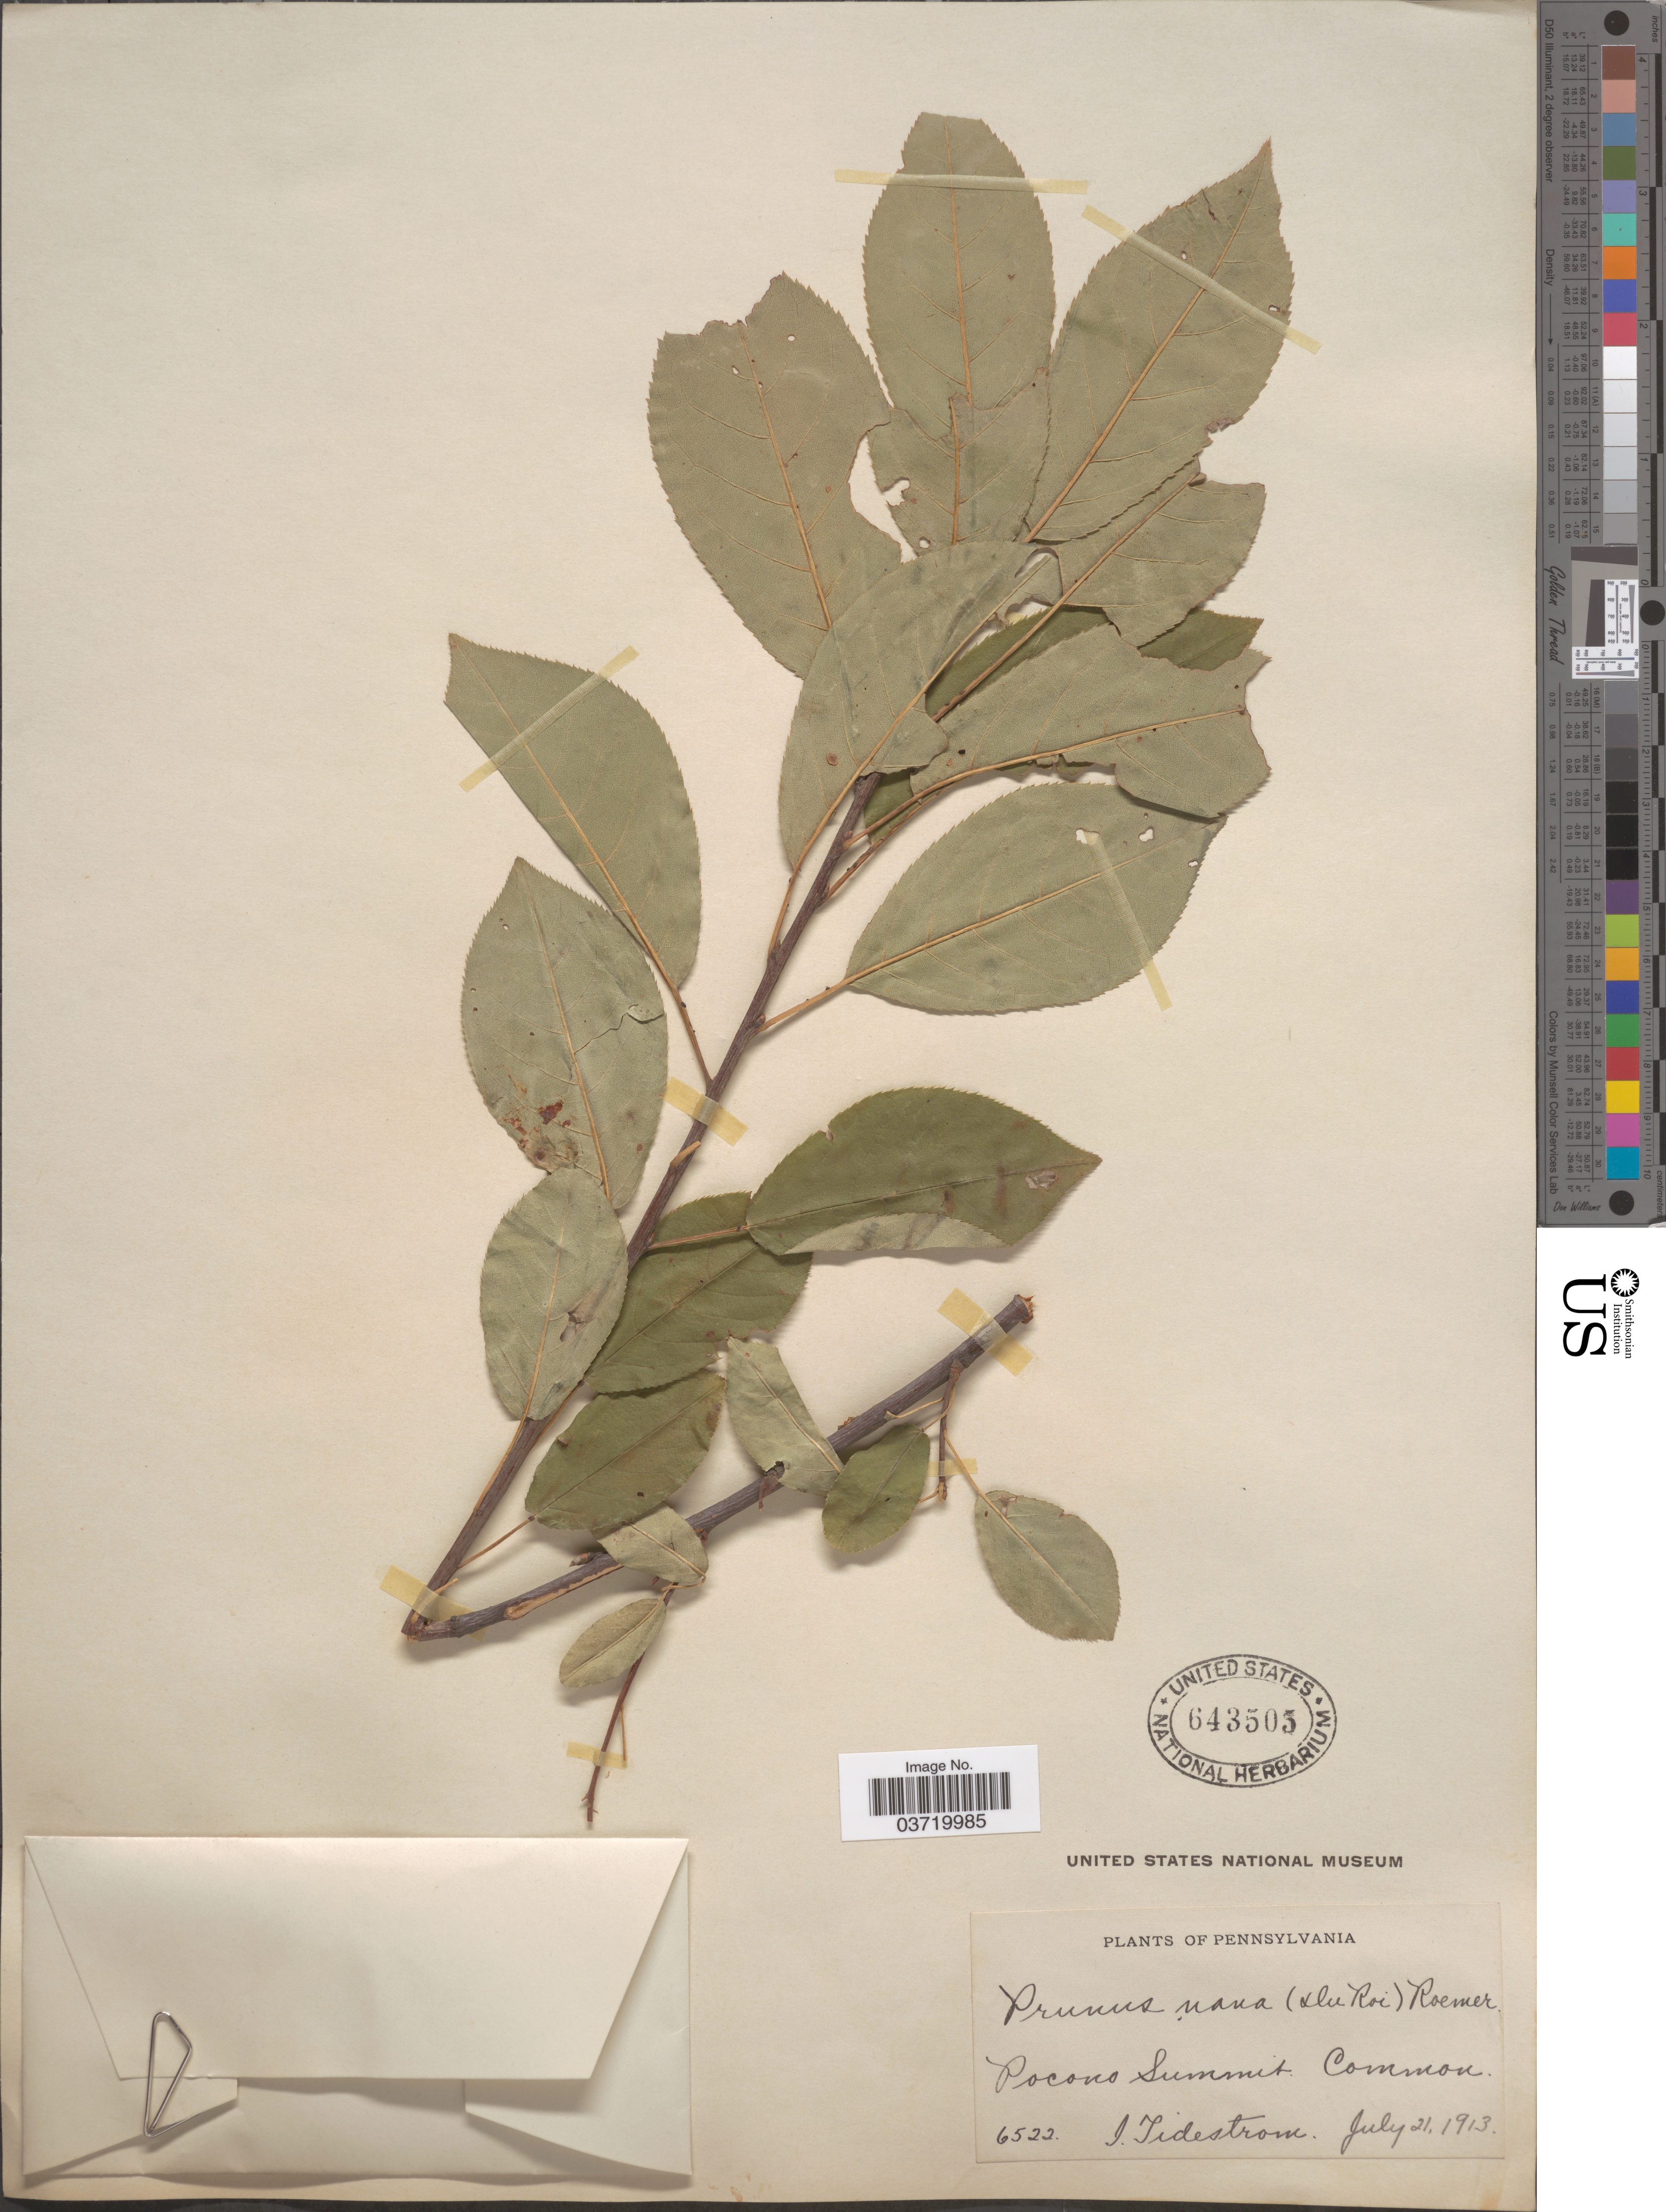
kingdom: Plantae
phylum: Tracheophyta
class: Magnoliopsida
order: Rosales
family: Rosaceae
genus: Prunus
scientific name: Prunus virginiana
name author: L.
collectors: I. F. Tidestrom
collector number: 6522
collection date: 1913-07-21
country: United States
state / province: Pennsylvania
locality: Pocono Summit.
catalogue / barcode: US 643505